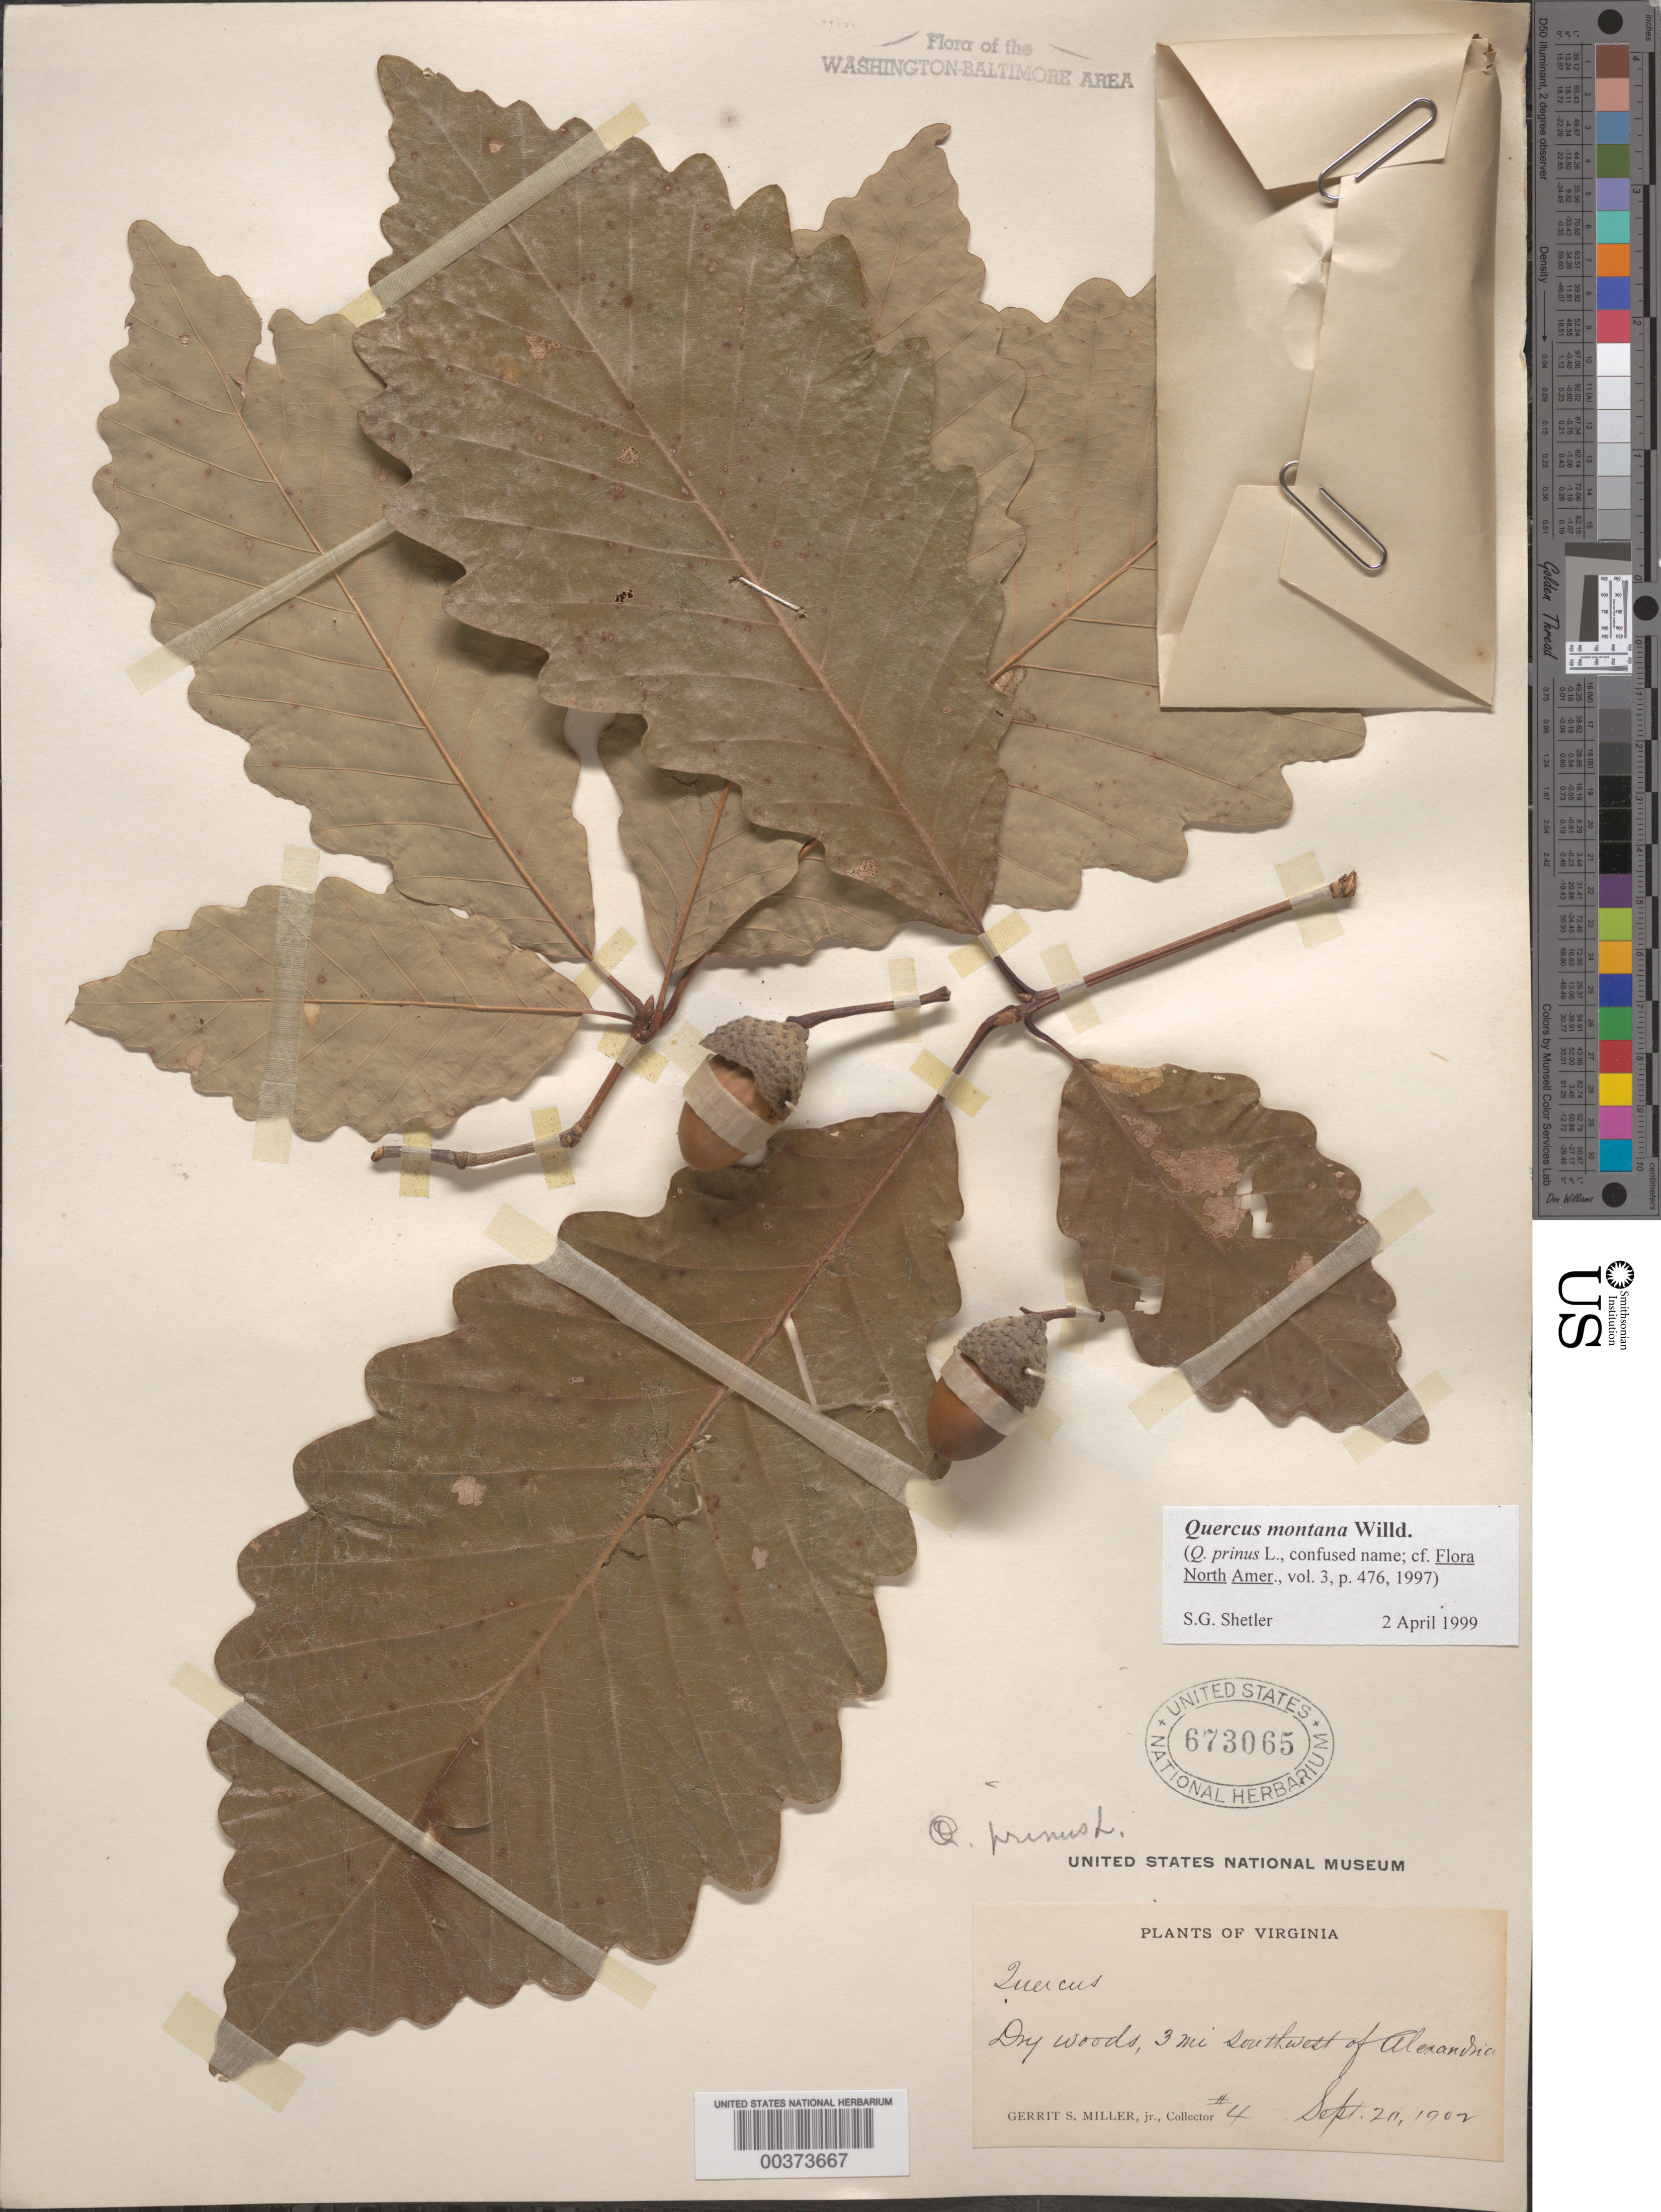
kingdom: Plantae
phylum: Tracheophyta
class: Magnoliopsida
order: Fagales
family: Fagaceae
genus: Quercus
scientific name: Quercus montana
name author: Willd.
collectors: G. S. Miller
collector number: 4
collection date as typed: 20 Sep 1902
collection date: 1902-09-20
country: United States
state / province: Virginia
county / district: Fairfax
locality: Southwest of Alexandria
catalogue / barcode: US 673065